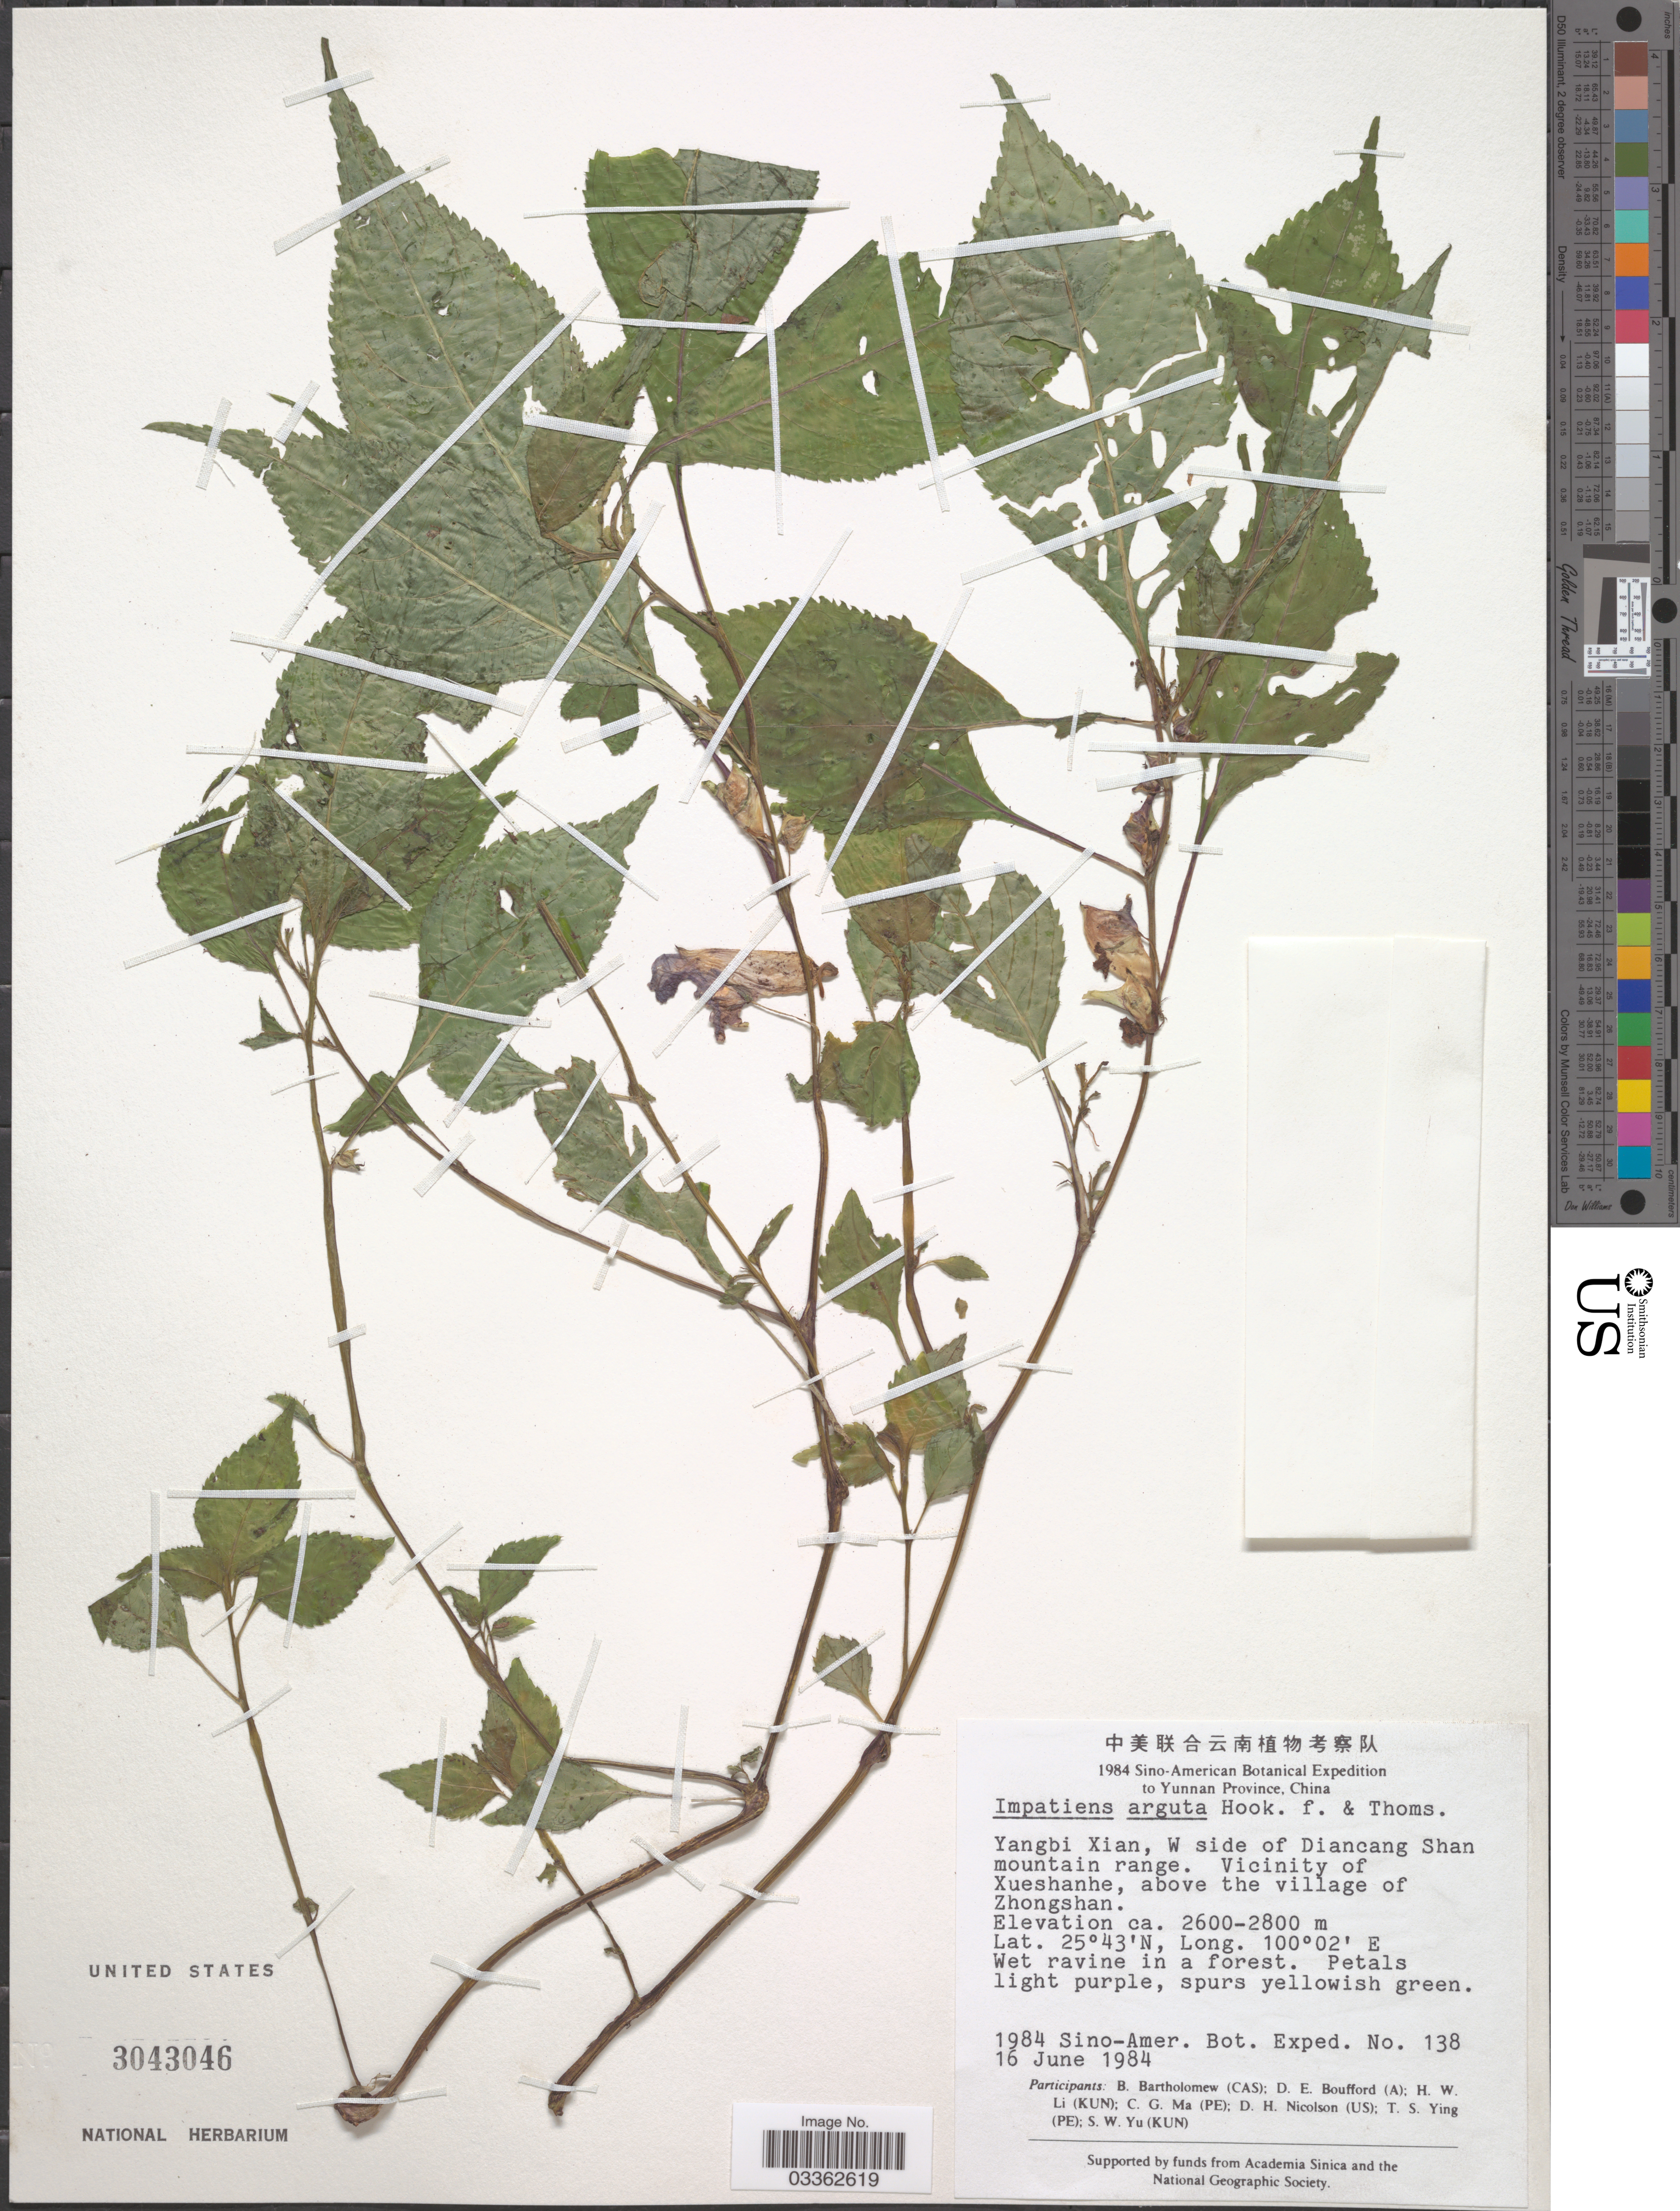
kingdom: Plantae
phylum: Tracheophyta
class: Magnoliopsida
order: Ericales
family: Balsaminaceae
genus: Impatiens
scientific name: Impatiens arguta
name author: Hook. f. & Thomson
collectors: Sino-Amer. Bot. Exped. 1984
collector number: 138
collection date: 1984-06-16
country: China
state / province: Yunnan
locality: Yangbi Xian, W side of Diancang Shan mountain range. Vicinity of Xueshanhe, above the village of Zhongshan.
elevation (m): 2600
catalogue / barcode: US 3043046